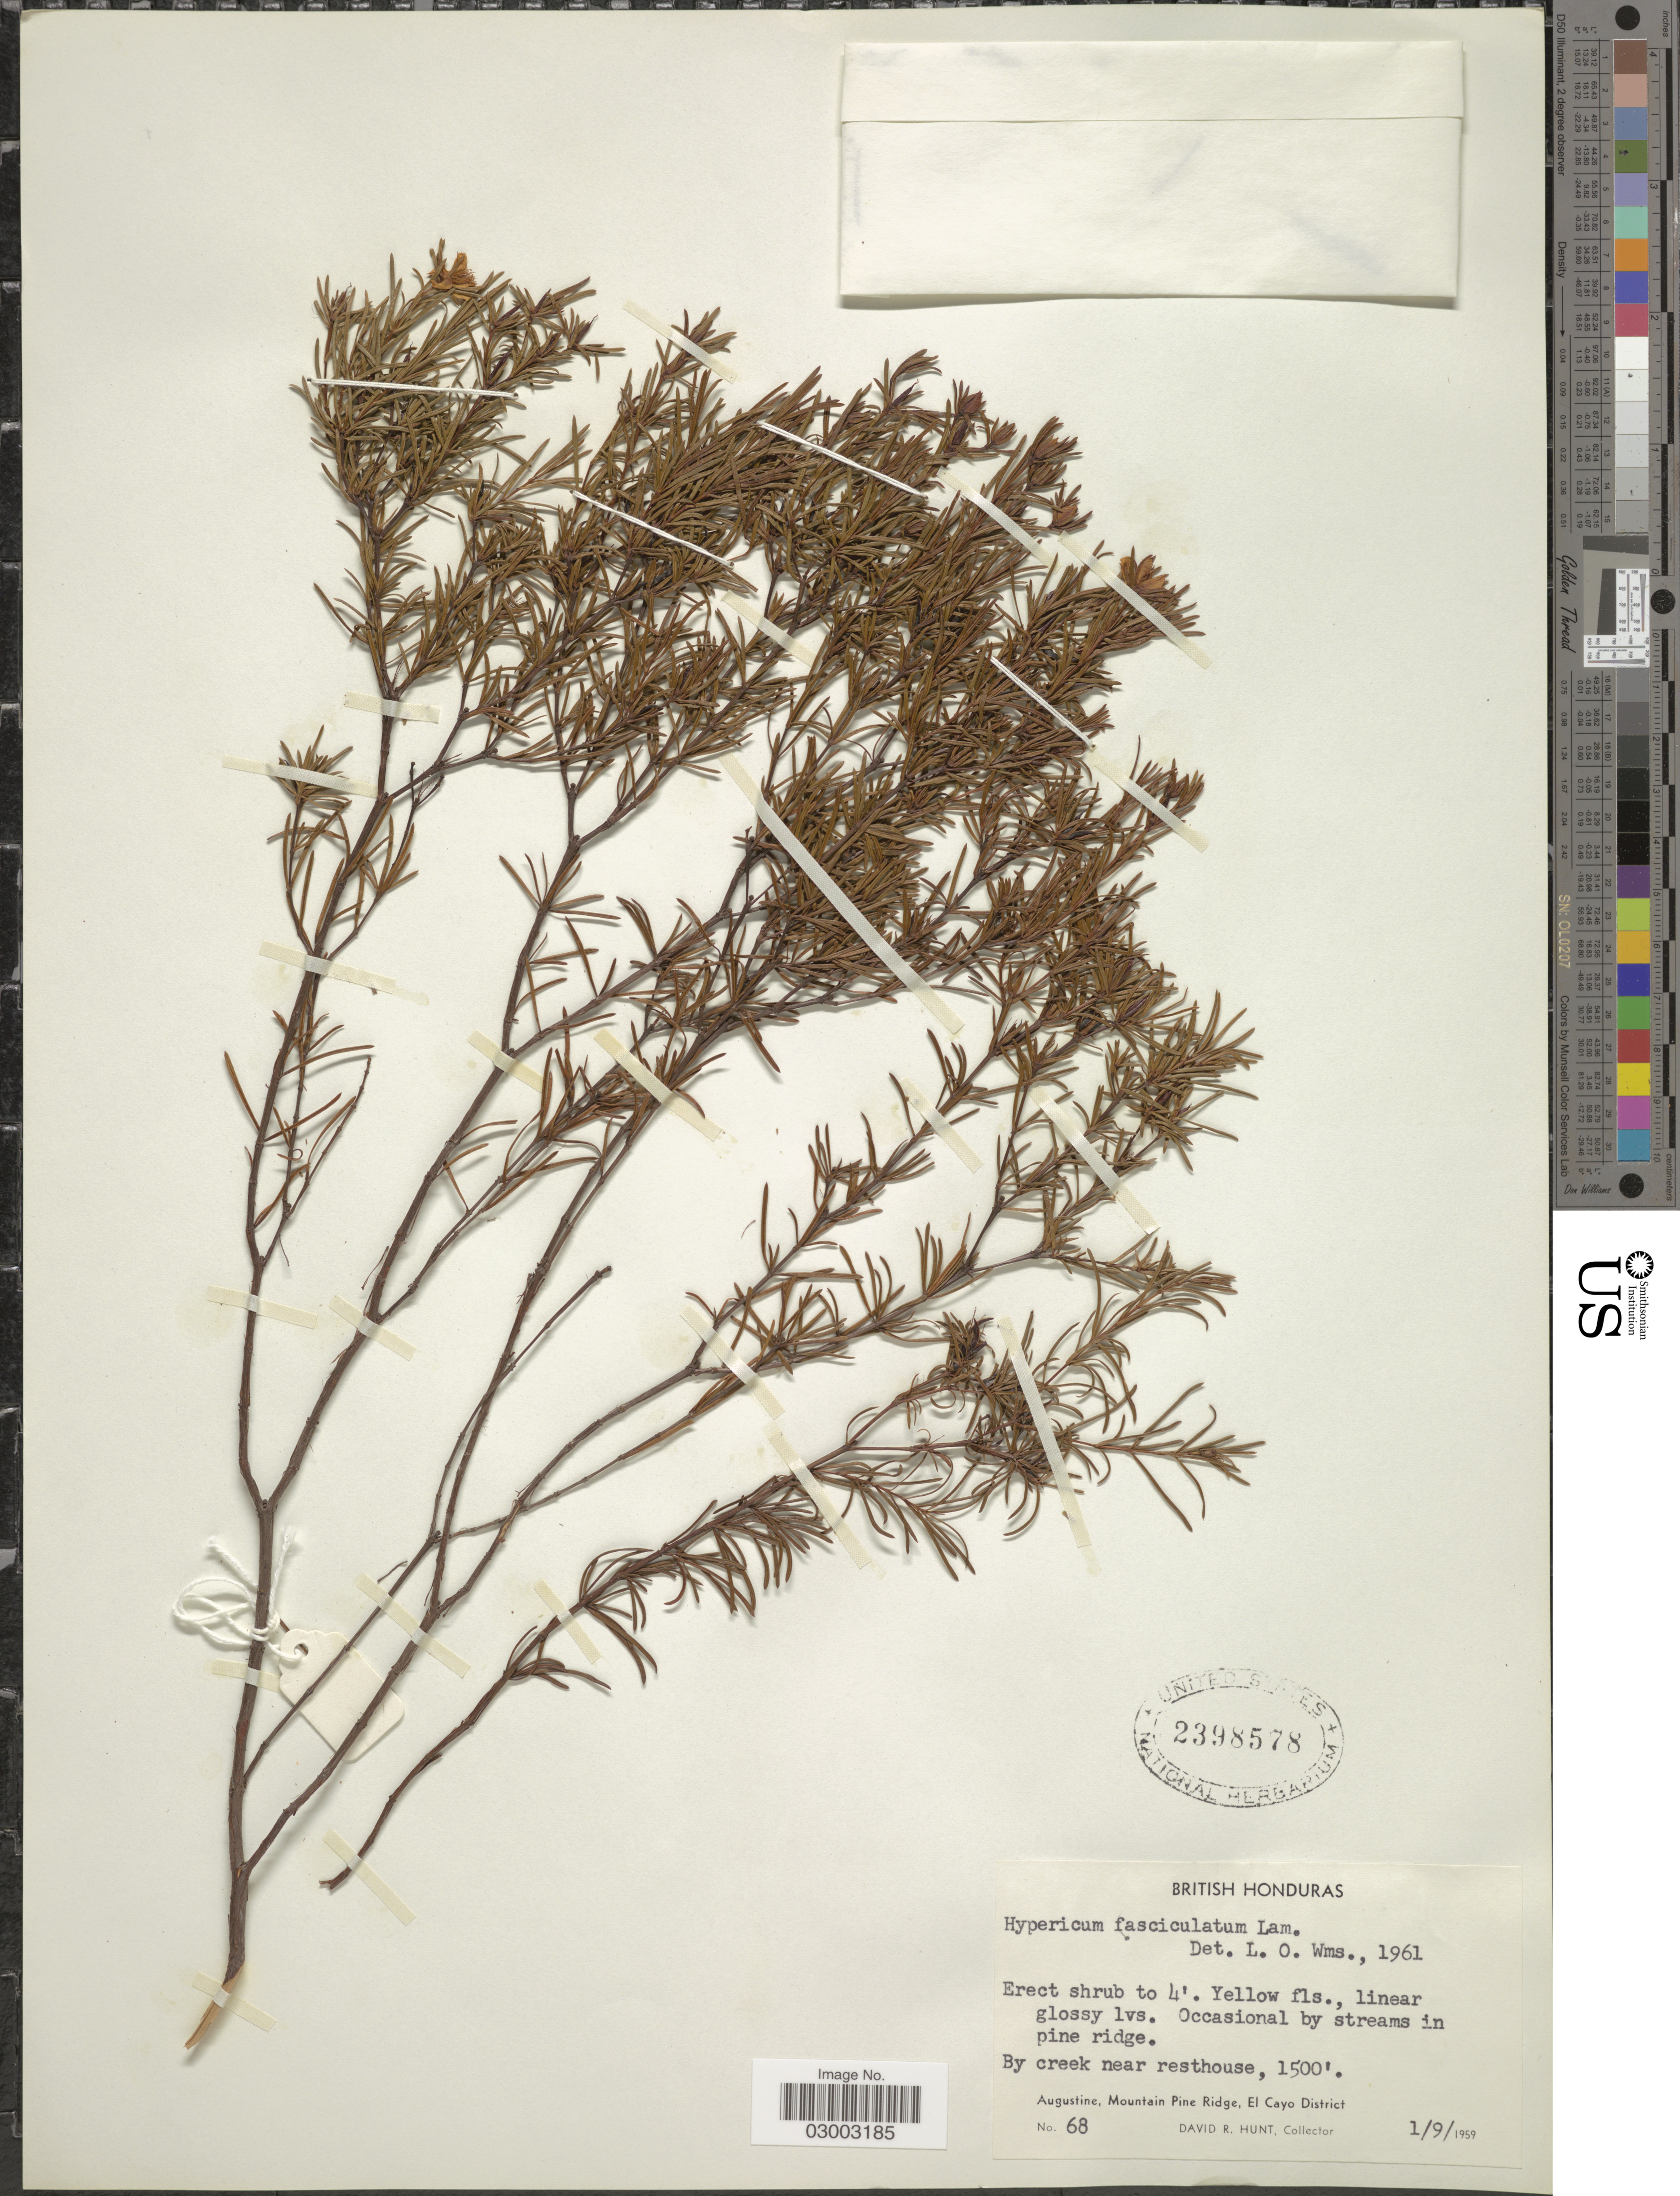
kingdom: Plantae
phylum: Tracheophyta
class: Magnoliopsida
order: Malpighiales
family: Hypericaceae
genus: Hypericum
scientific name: Hypericum nitidum subsp. cubense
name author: (Turcz.) N. Robson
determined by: Merello, M., Missouri Botanical Garden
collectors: D. Hunt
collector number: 68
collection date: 1959-09-01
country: Belize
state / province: Cayo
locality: British Honduras, By creek near resthouse, Augustine, Mountain Pine Ridge, El Cayo District.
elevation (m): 457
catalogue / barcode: US 2398578